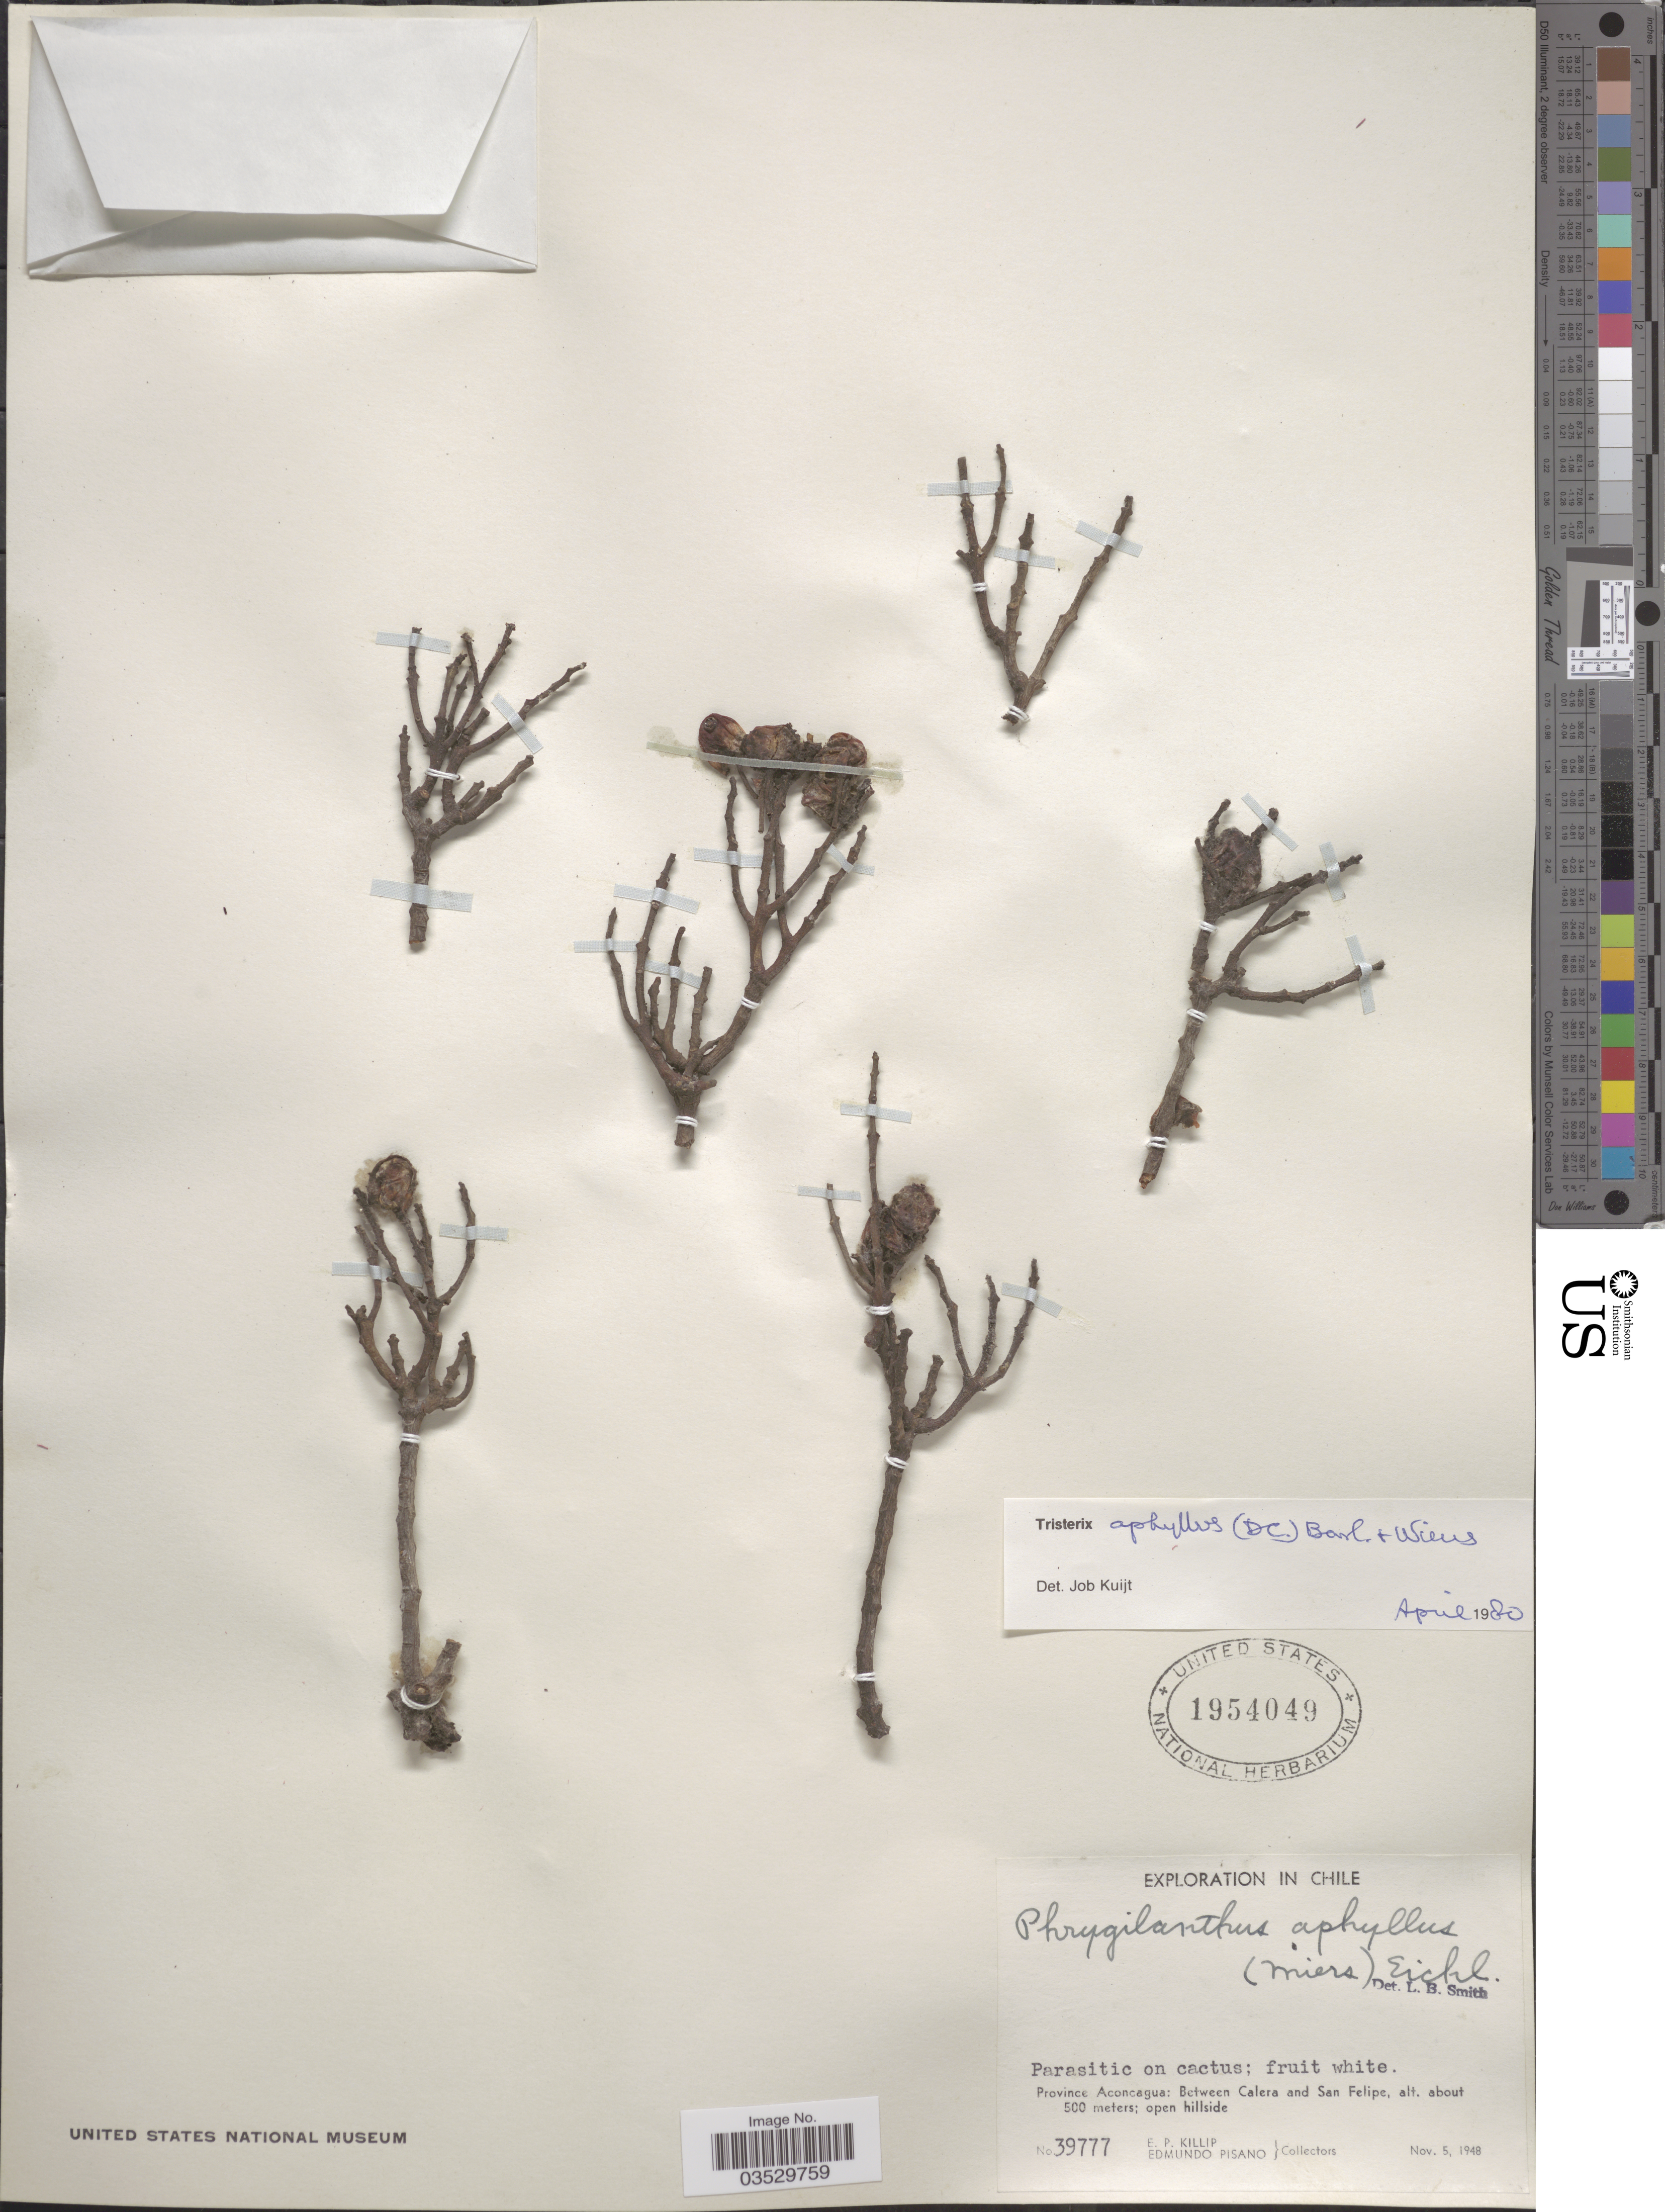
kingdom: Plantae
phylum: Tracheophyta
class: Magnoliopsida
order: Santalales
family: Loranthaceae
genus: Tristerix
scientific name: Tristerix aphyllus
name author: (Miers ex DC.) Tiegh. ex Barlow & Wiens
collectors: E. P. Killip & E. Pisano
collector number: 39777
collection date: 1948-11-05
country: Chile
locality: Province Aconcagua: Between Calera and San Felipe.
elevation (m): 500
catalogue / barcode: US 1954049